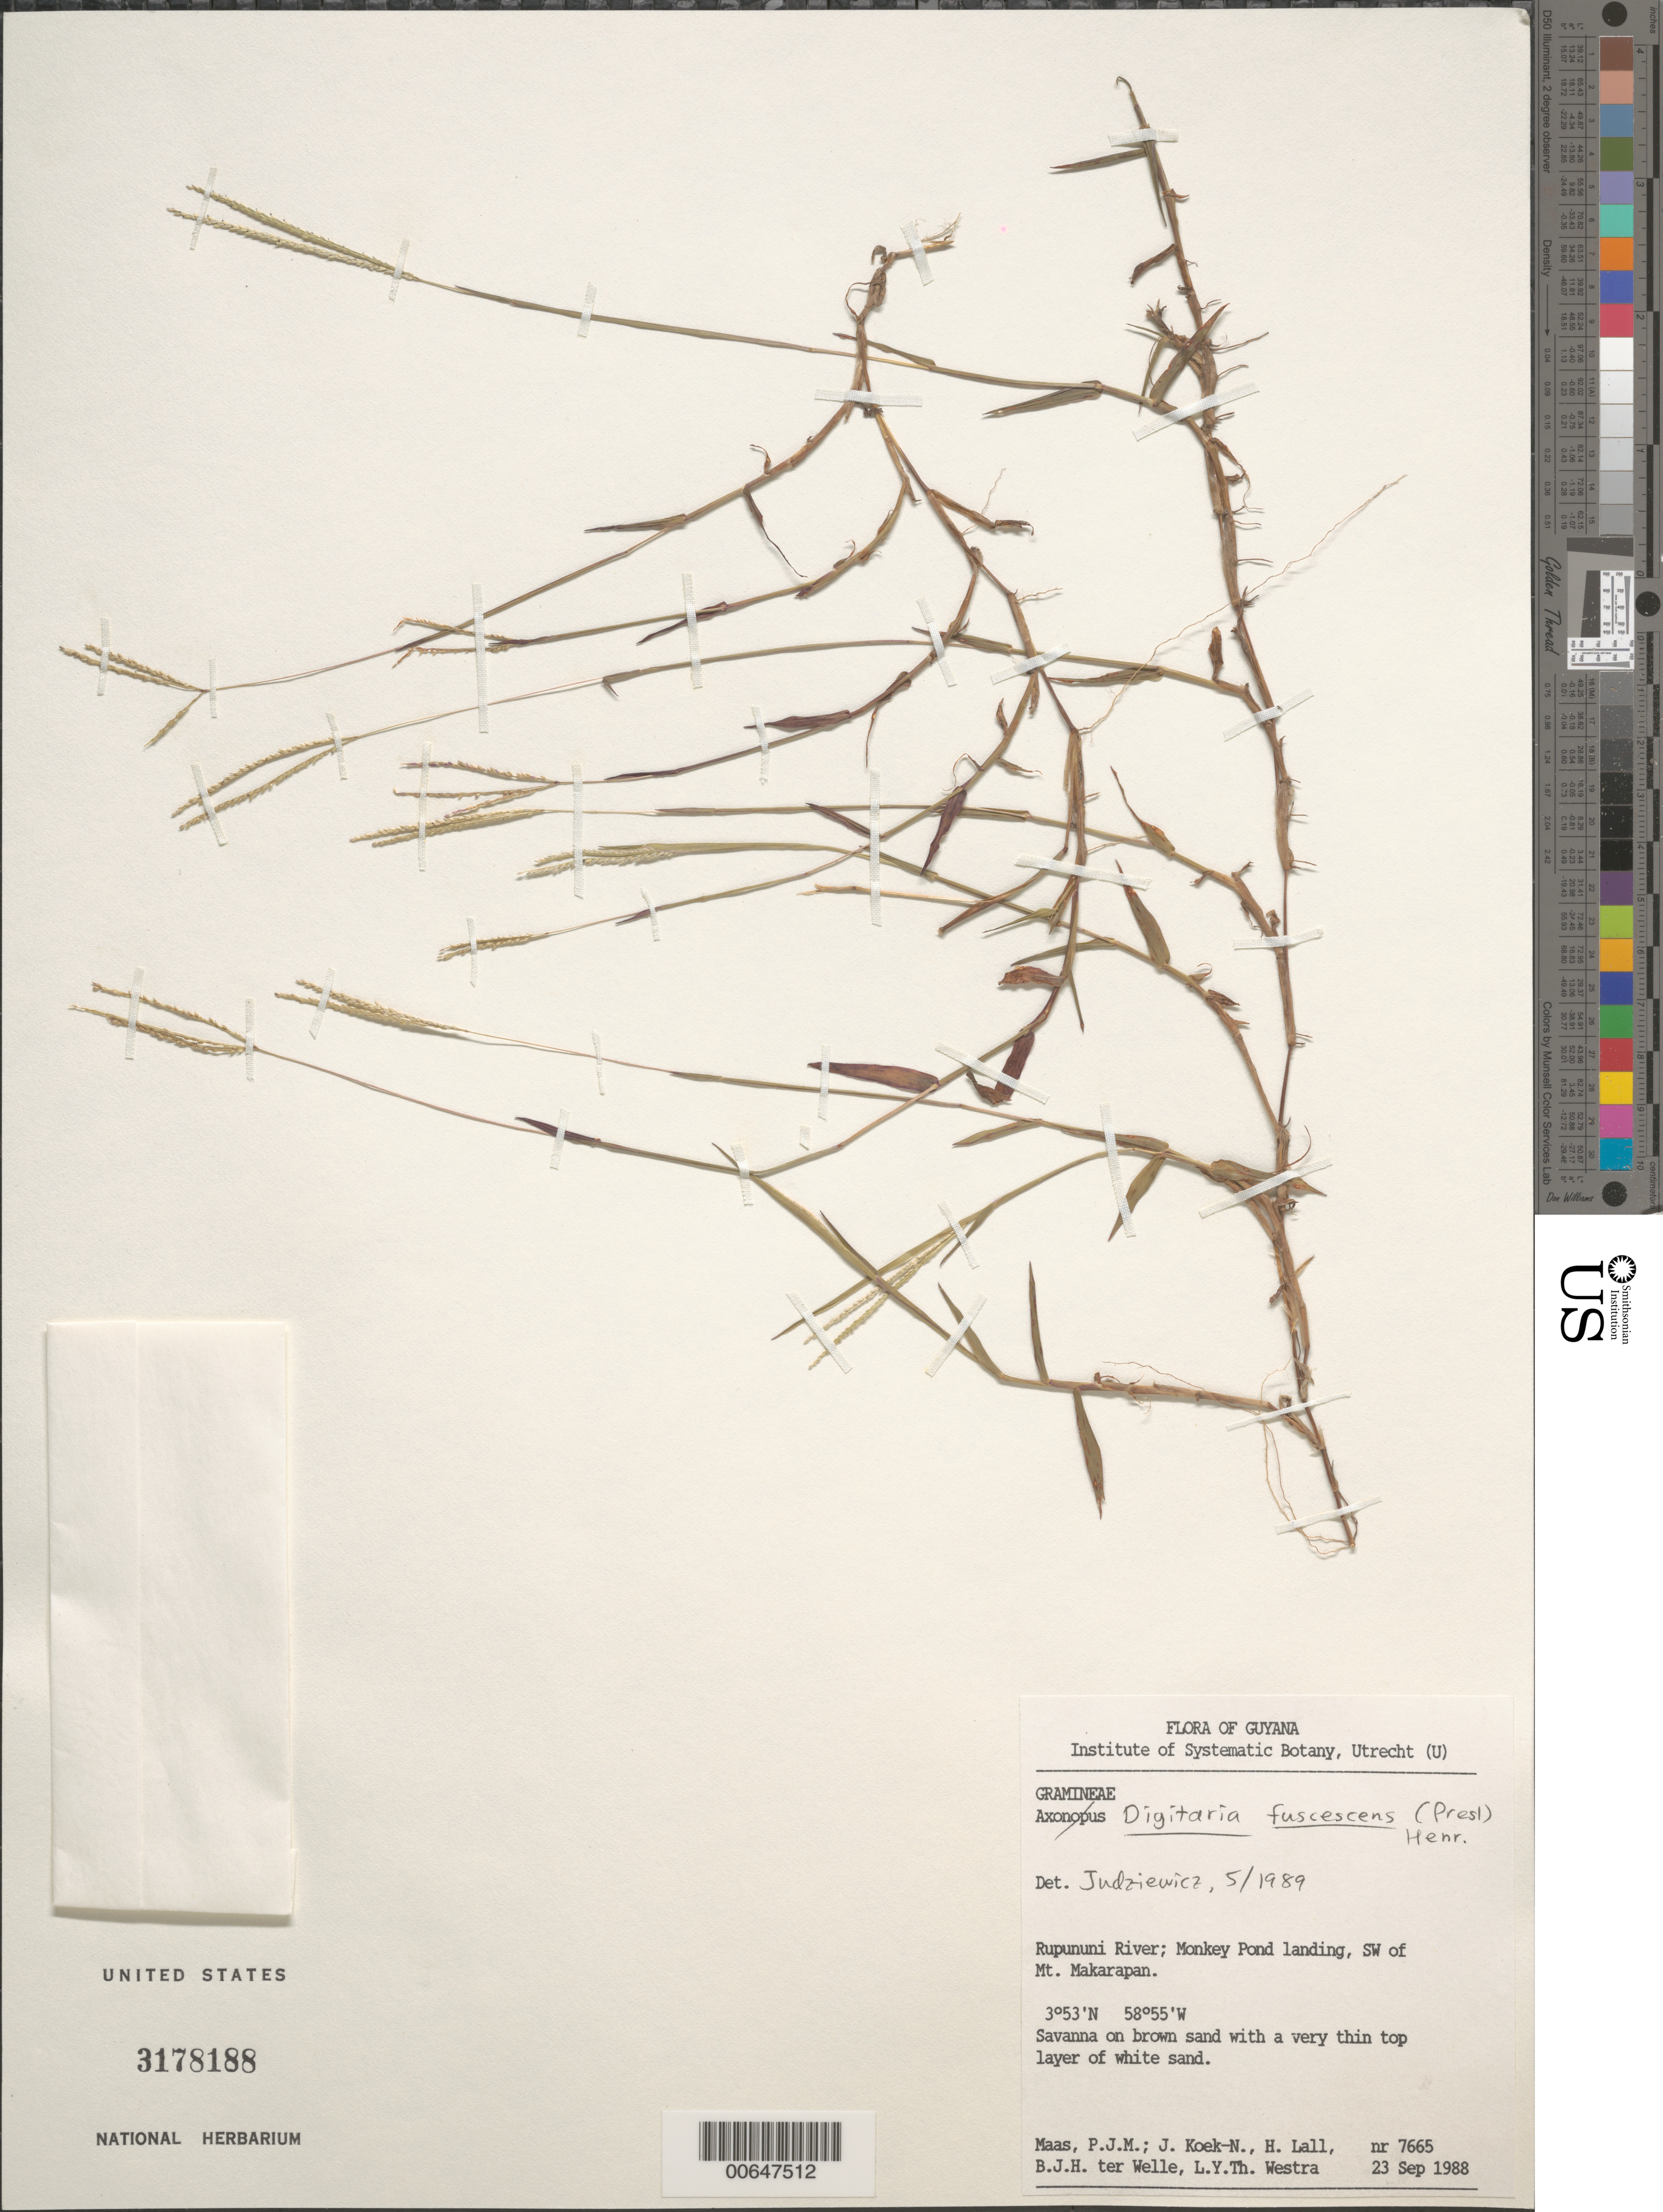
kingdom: Plantae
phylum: Tracheophyta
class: Liliopsida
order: Poales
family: Poaceae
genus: Digitaria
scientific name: Digitaria fuscescens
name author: (J. Presl) Henr.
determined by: Judziewicz, E. J.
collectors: P. Maas, J. Koek-Noorman, H. Lall, B. Welle & L. Y. T. Westra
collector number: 7665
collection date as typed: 23-Sep-88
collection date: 1988-09-23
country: Guyana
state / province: U. Takutu-U. Essequibo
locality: Monkey Pond landing, SW of Mt. Makarapan; Rupununi River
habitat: Savanna on brown sand with a very thin top layer of white sand.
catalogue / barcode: US 3178188